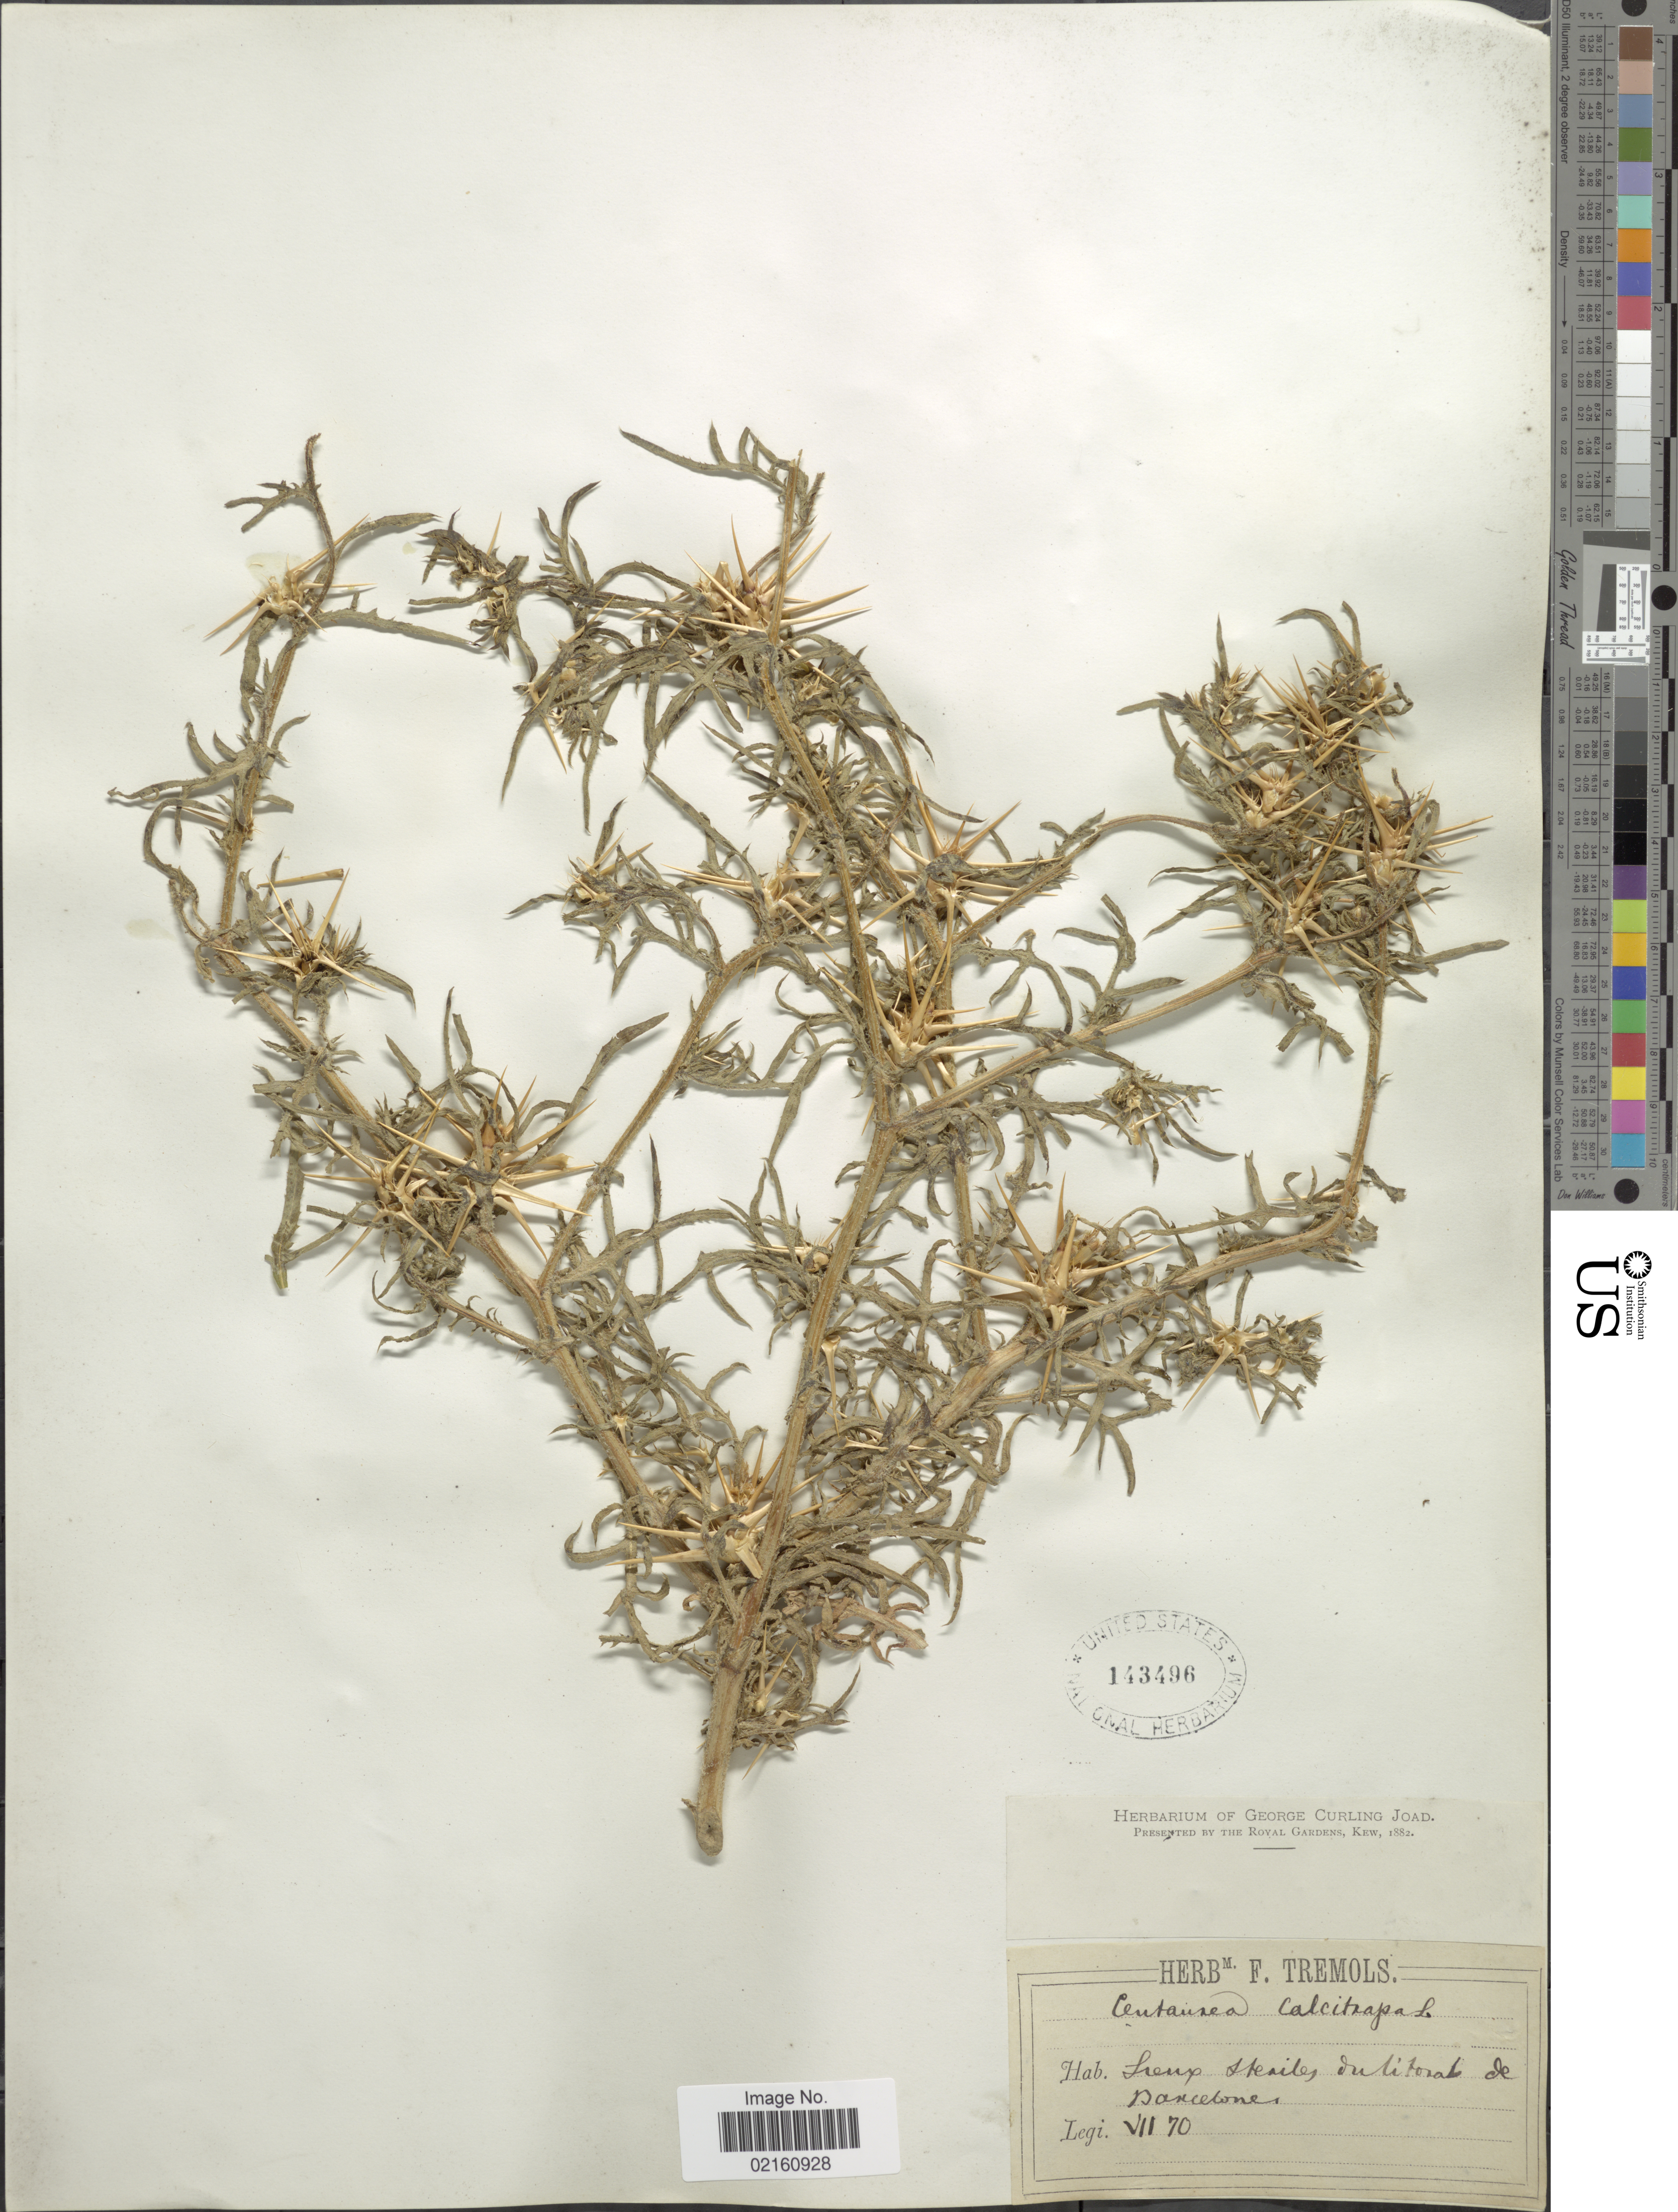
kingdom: Plantae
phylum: Tracheophyta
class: Magnoliopsida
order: Asterales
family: Asteraceae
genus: Centaurea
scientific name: Centaurea calcitrapa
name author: L.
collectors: ex Herb. F. Tremols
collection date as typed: Transcribed d/m/y: /7/70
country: Spain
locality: Litoral de Barcelone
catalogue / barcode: US 143496